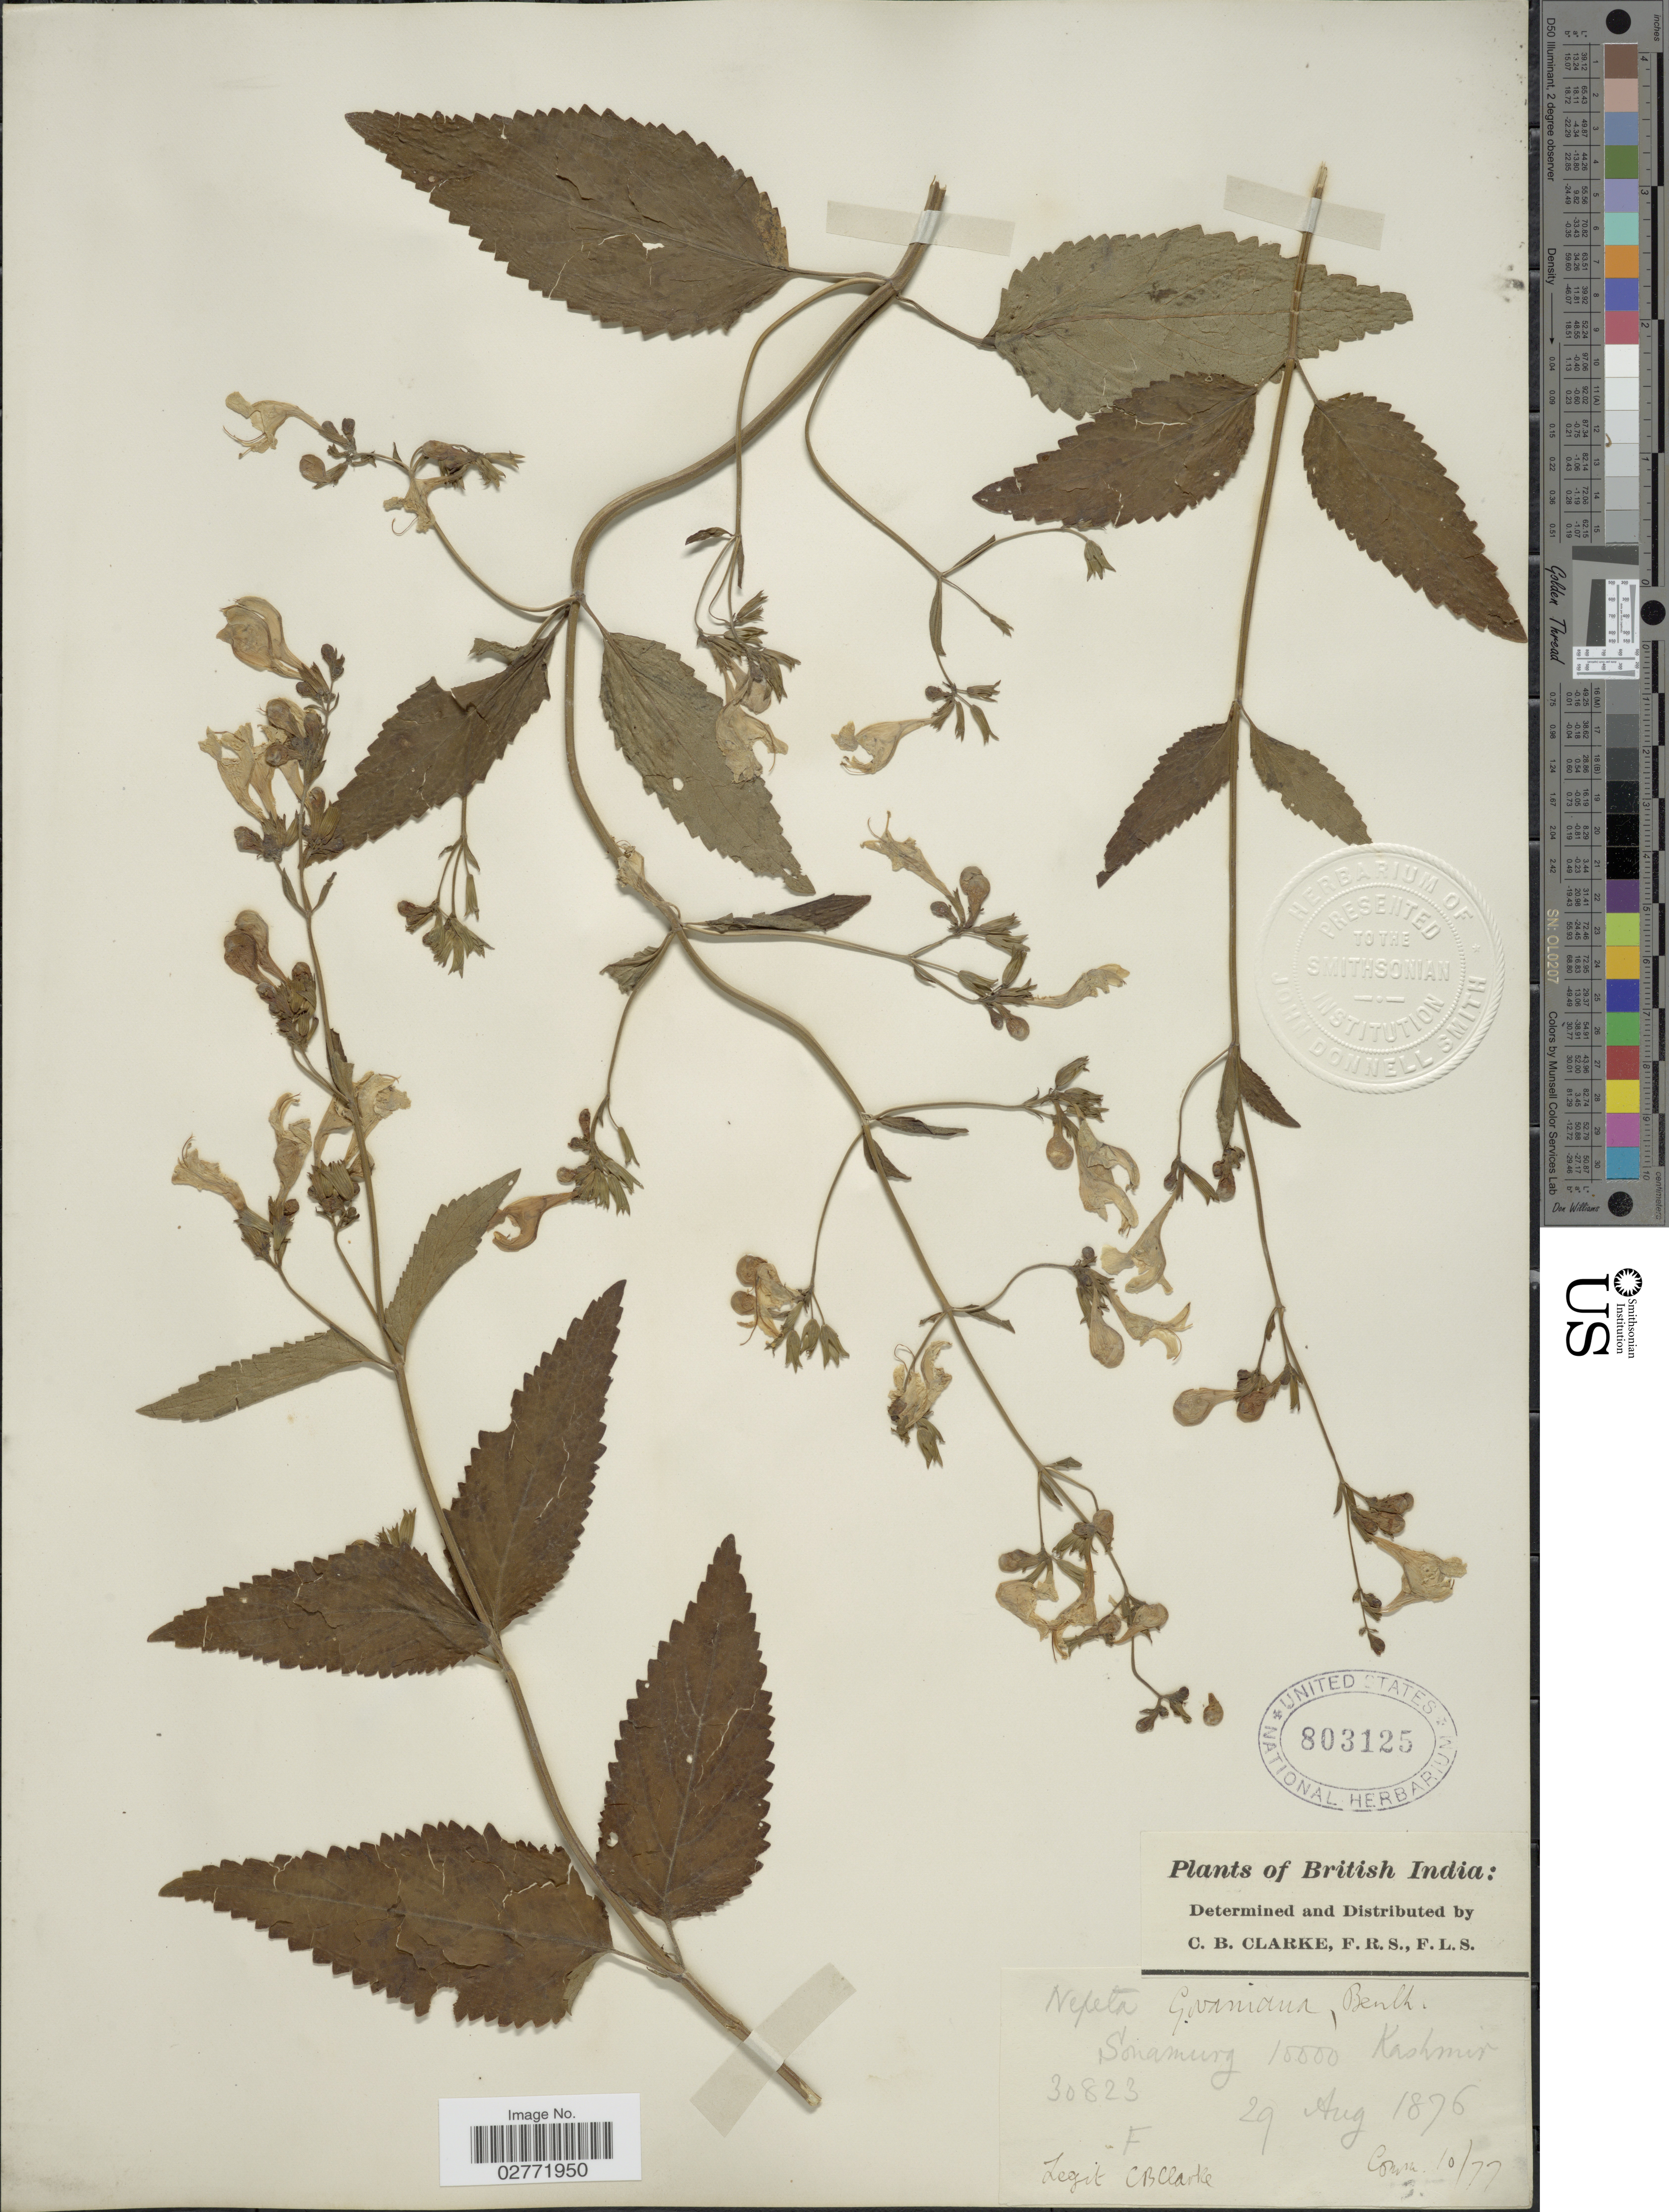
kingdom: Plantae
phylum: Tracheophyta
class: Magnoliopsida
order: Lamiales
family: Lamiaceae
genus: Nepeta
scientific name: Nepeta govaniana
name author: (Wall. ex Benth.) Benth.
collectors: C. B. Clarke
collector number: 30823F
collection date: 1876-08-29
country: India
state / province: Jammu and Kashmir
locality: British India, Sonamurg, Kashmir.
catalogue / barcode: US 803125